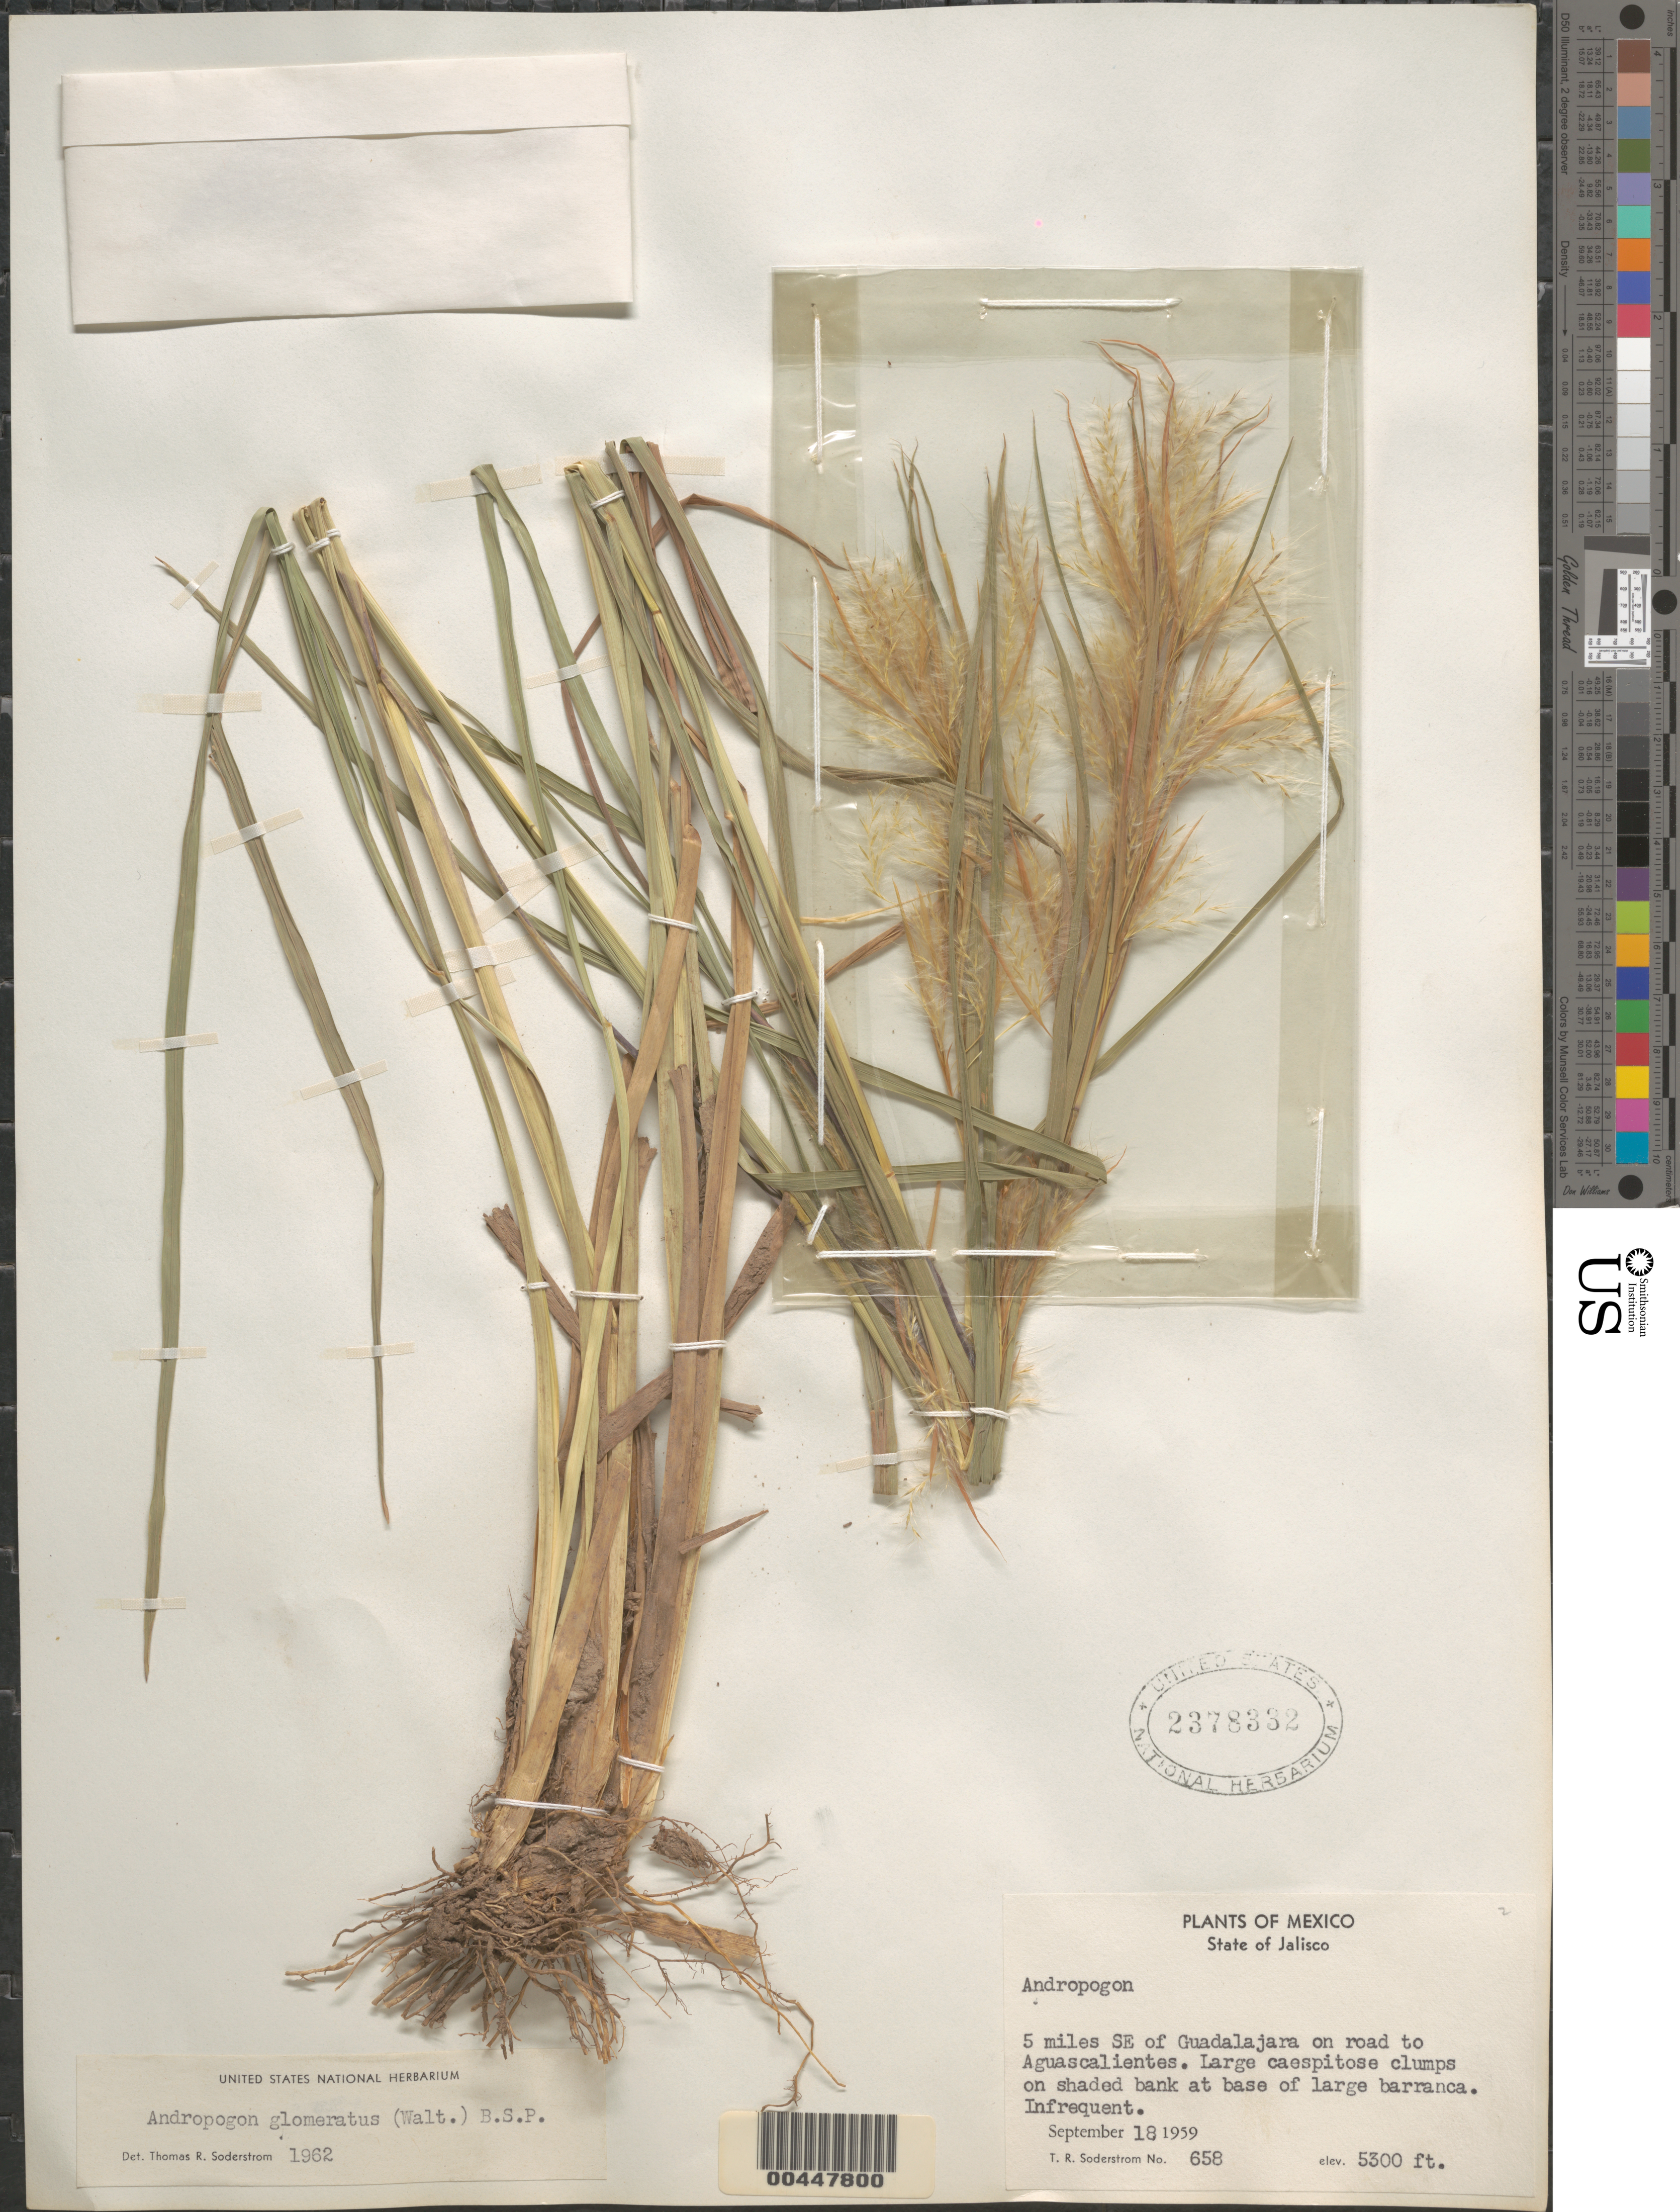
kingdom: Plantae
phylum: Tracheophyta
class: Liliopsida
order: Poales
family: Poaceae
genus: Andropogon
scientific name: Andropogon glomeratus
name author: (Walter) Britton, Stearns & Poggenb.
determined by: Soderstrom, T. R.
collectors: T. R. Soderstrom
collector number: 658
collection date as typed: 18 Sep 1959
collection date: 1959-09-18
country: Mexico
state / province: Jalisco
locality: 5 mi SE of Guadalajara on rd to Aguascalientes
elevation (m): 1615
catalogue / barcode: US 2378332